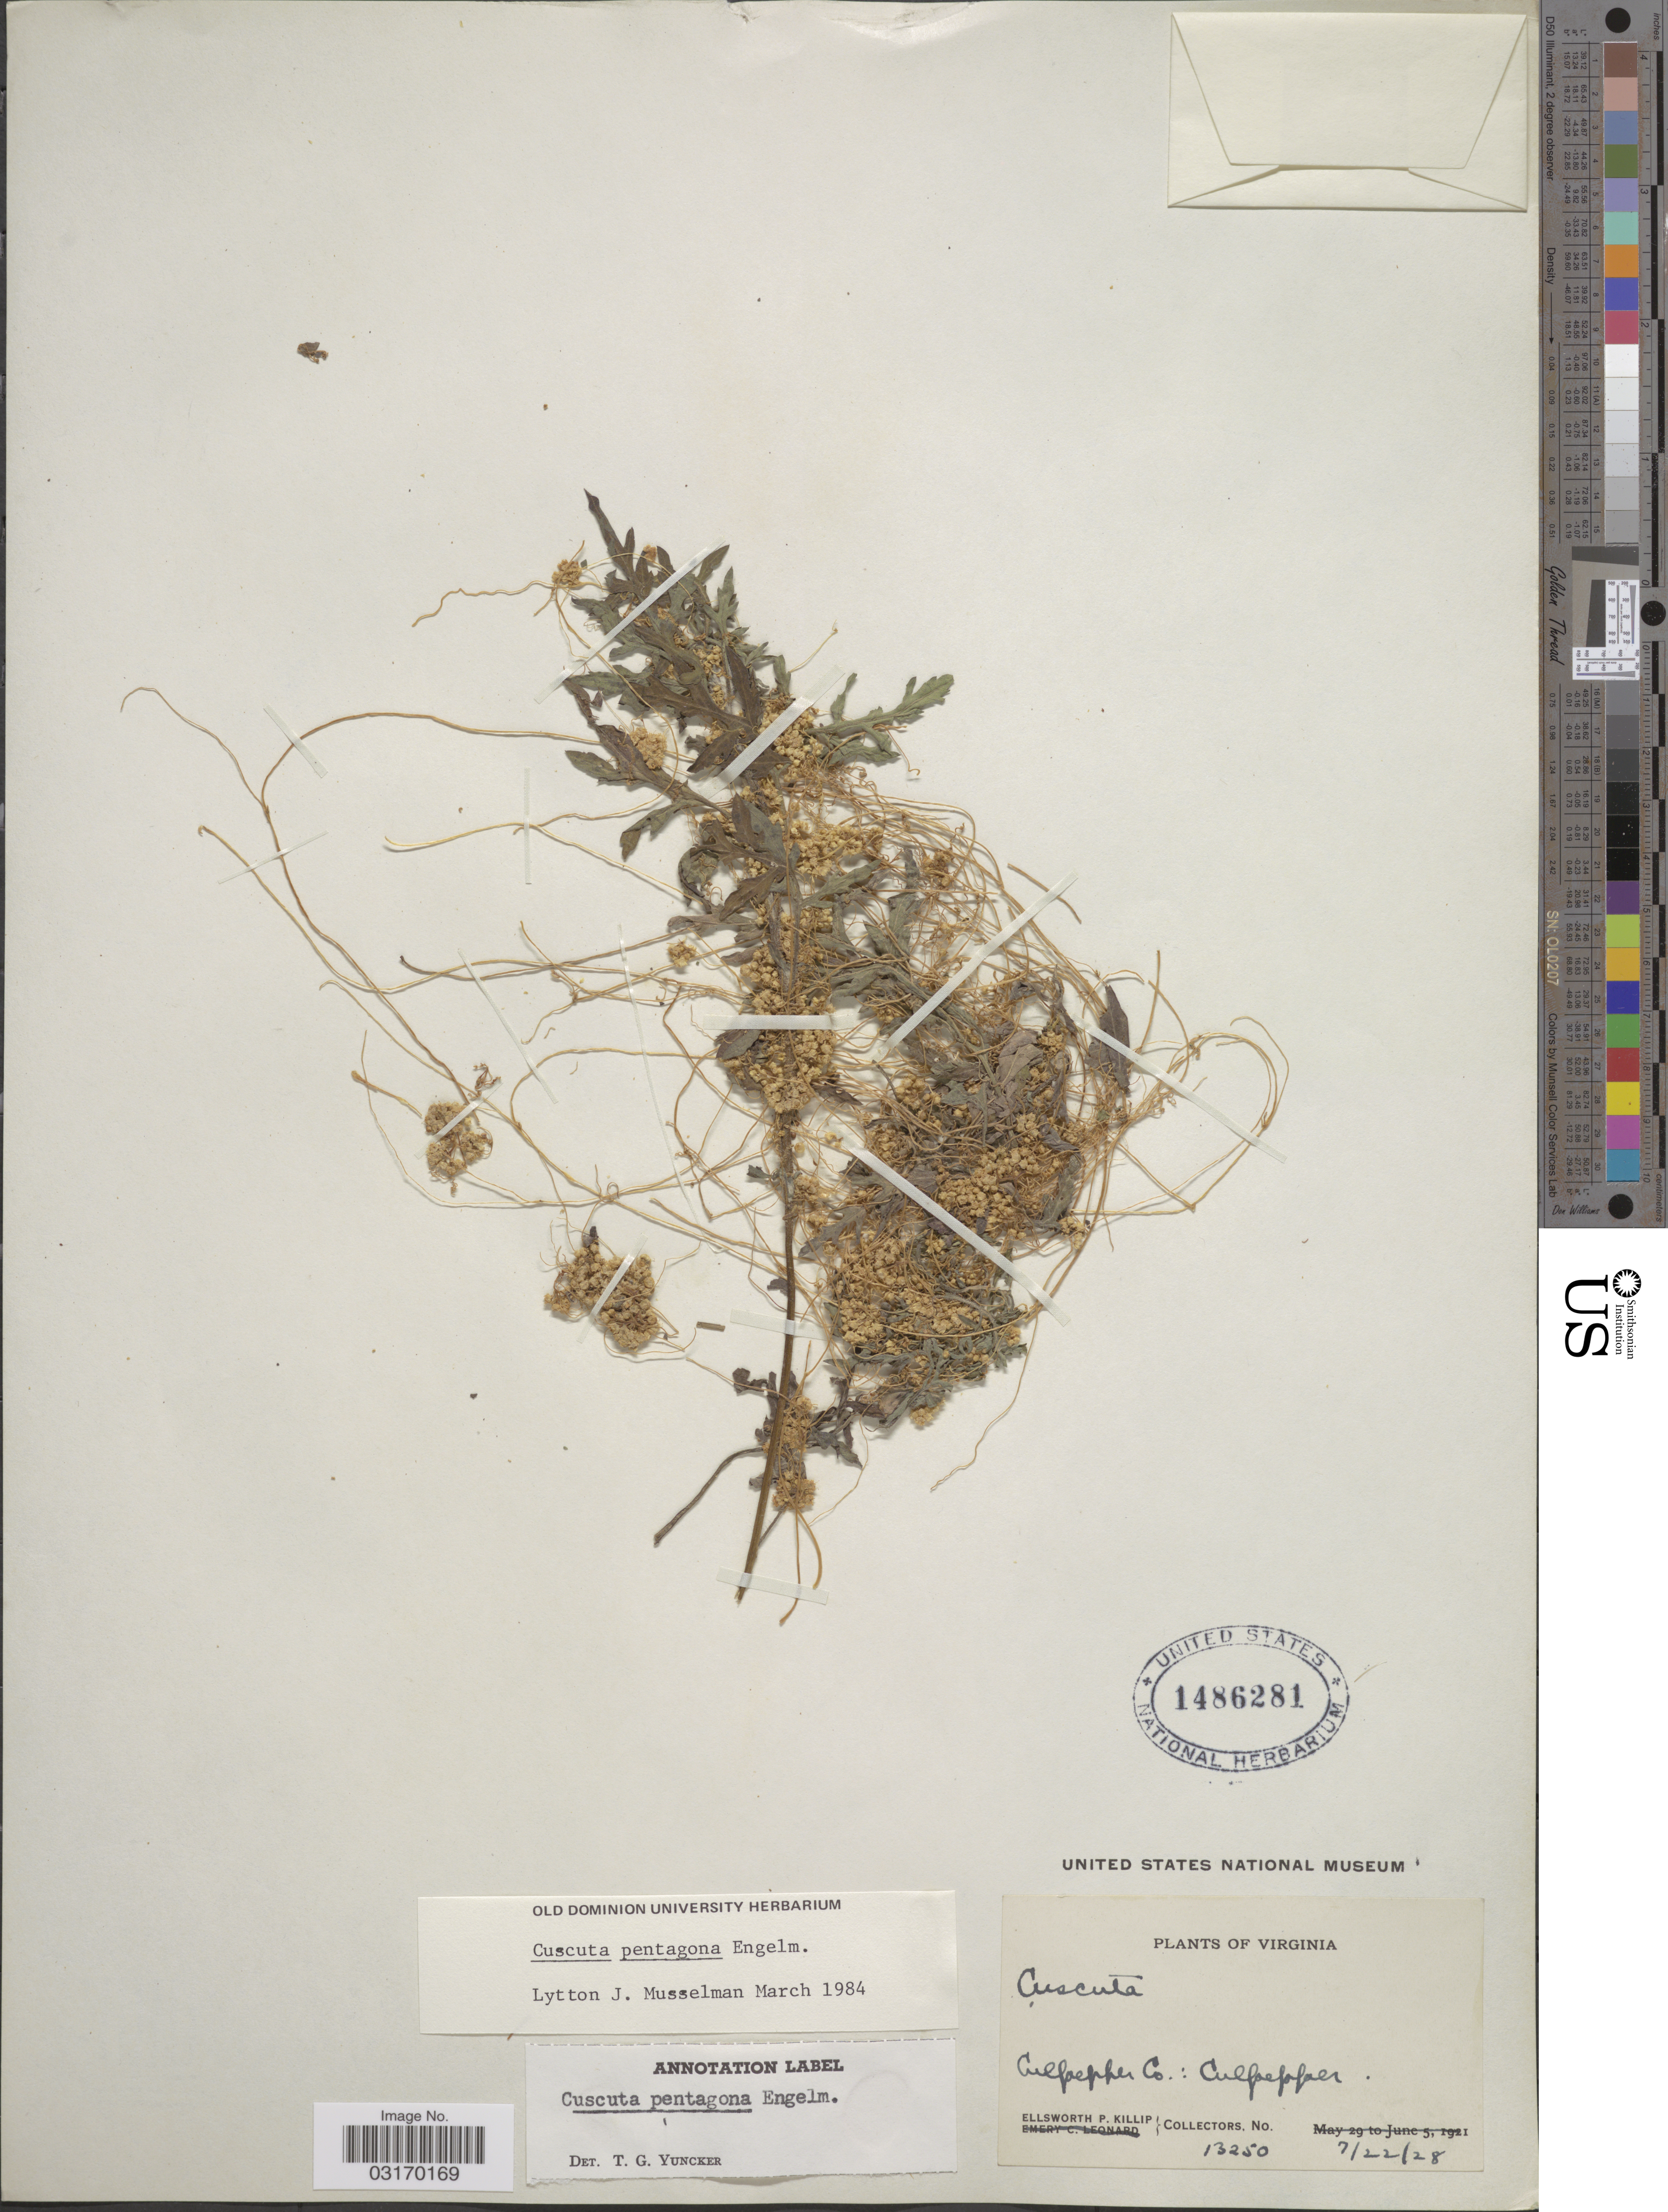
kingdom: Plantae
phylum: Tracheophyta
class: Magnoliopsida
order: Solanales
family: Convolvulaceae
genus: Cuscuta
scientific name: Cuscuta pentagona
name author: Engelm.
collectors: E. P. Killip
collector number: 13250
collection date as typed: Transcribed d/m/y: 22/7/28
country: United States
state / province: Virginia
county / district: Culpeper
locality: Culpepper Co.: Culpepper.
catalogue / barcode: US 1486281